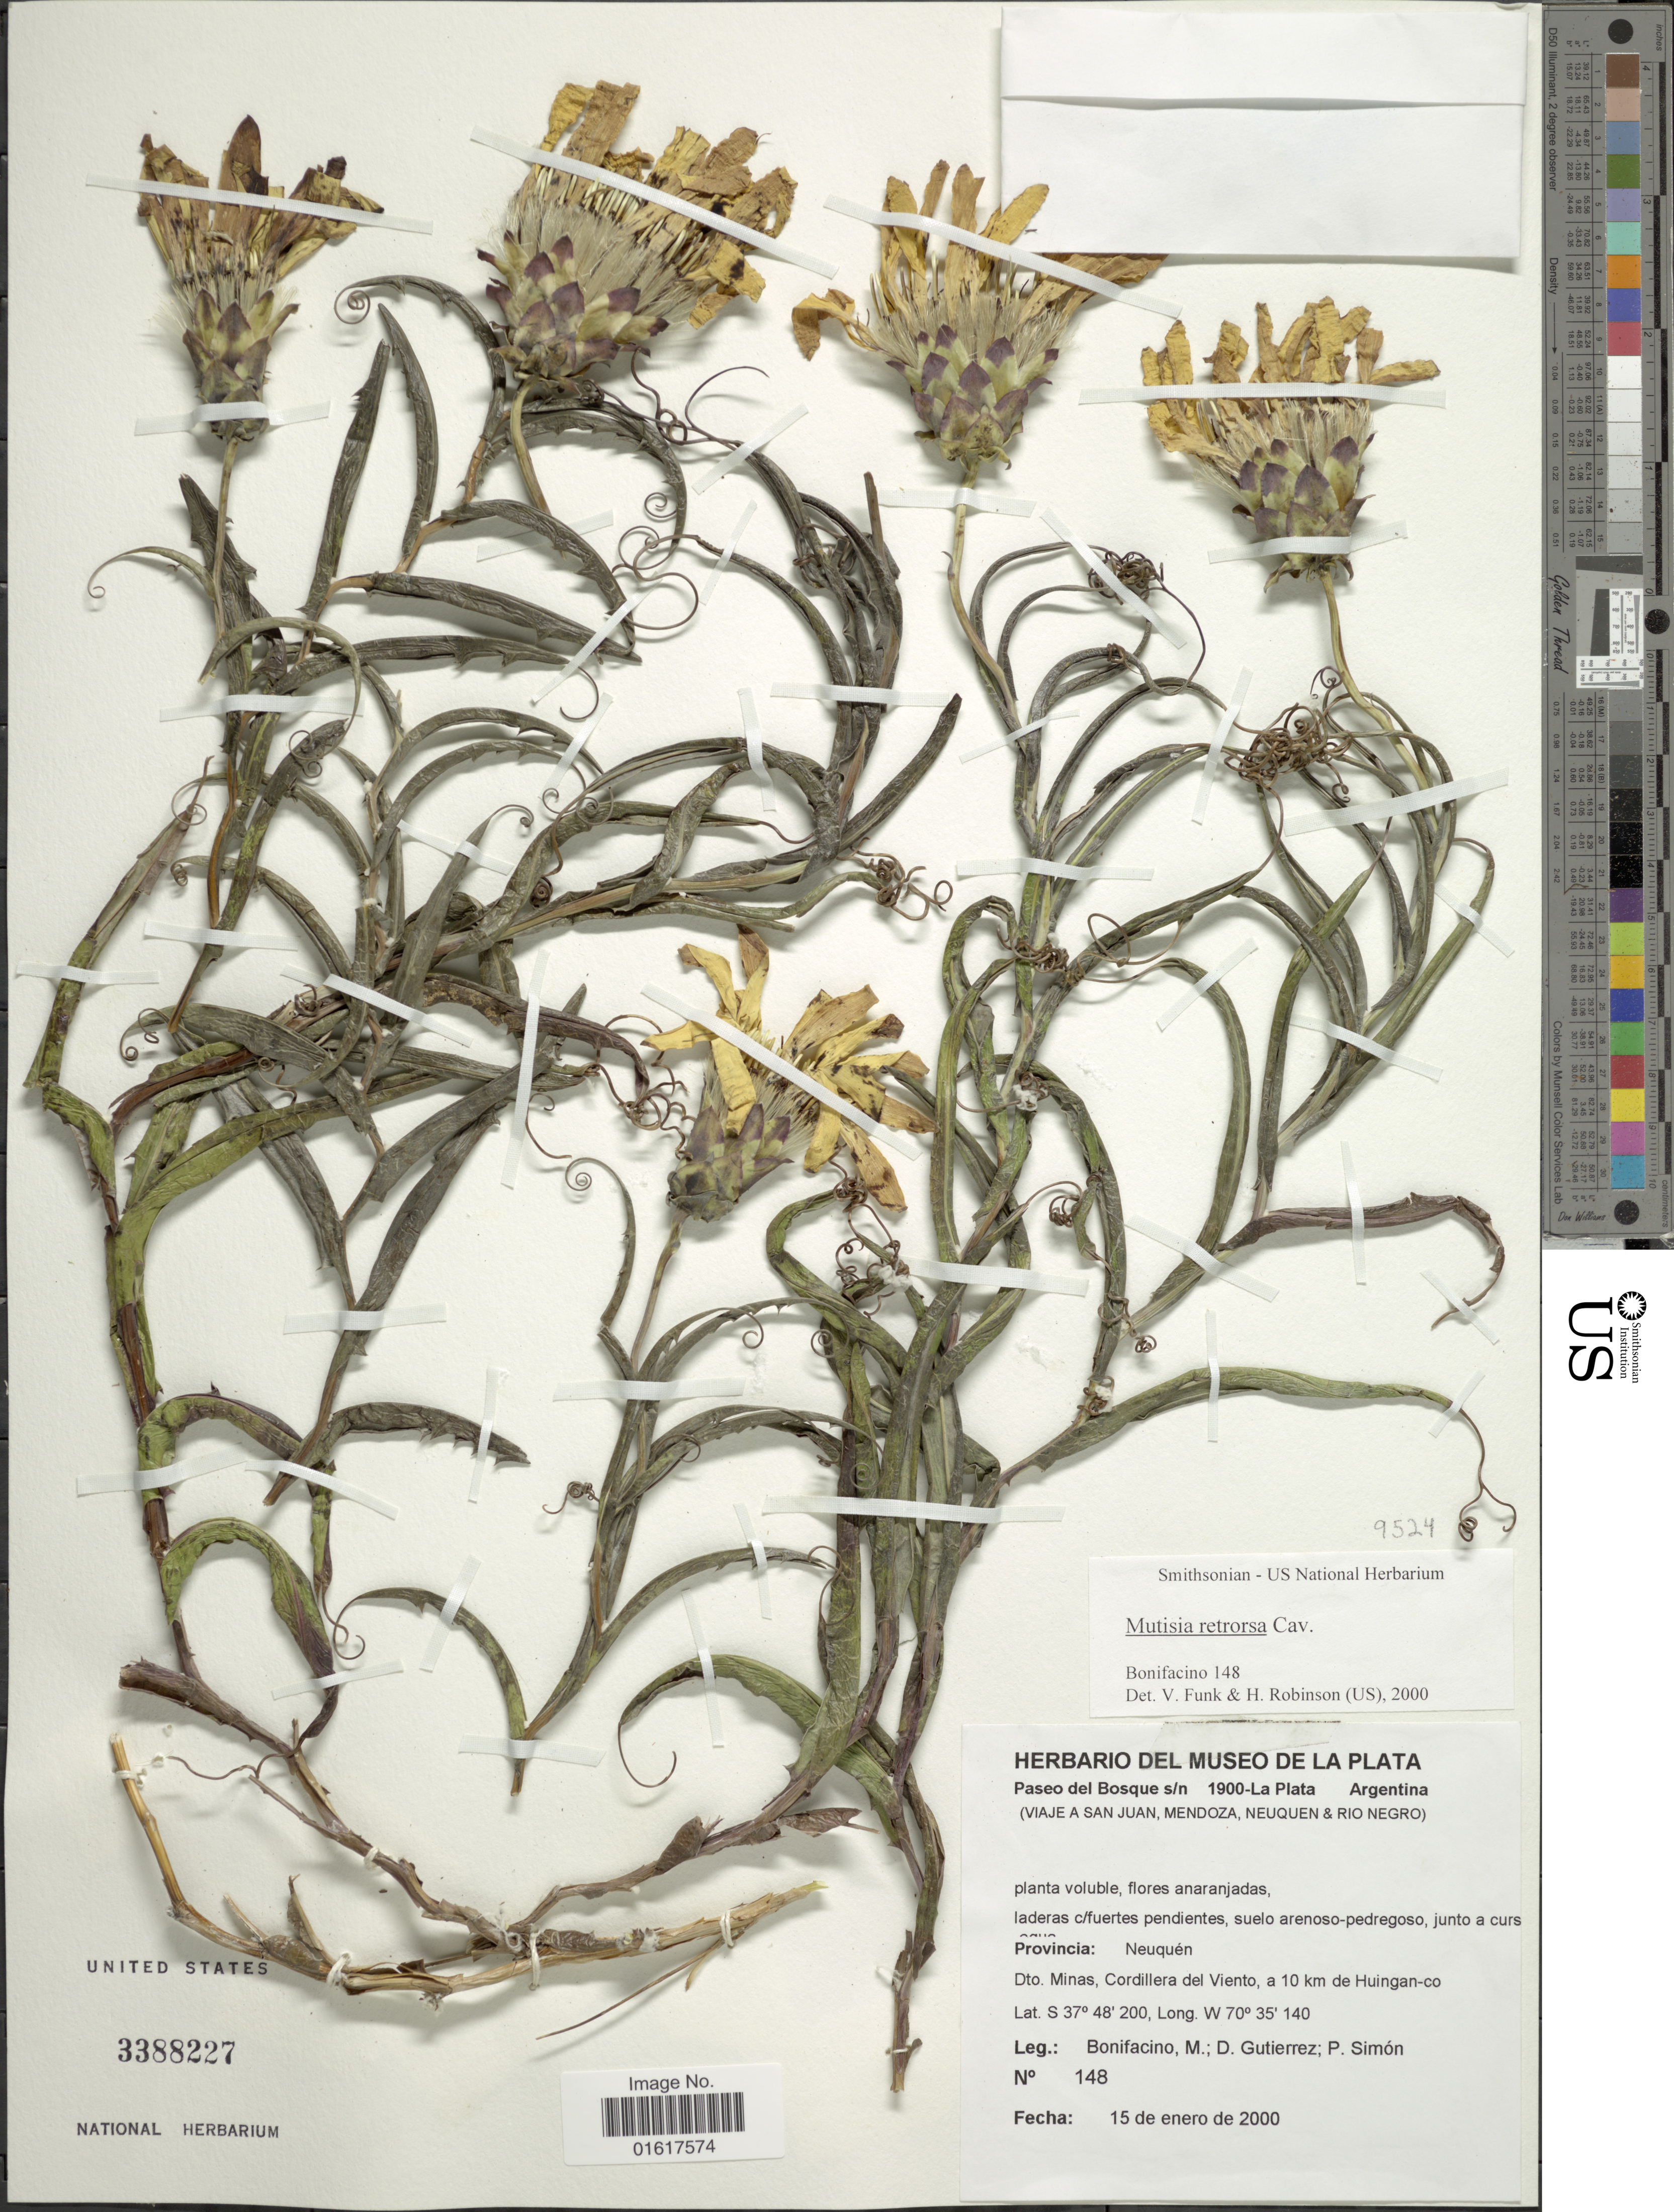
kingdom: Plantae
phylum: Tracheophyta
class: Magnoliopsida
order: Asterales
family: Asteraceae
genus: Mutisia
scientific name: Mutisia retrorsa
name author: Cav.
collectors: M. Bonifacino, D. G. Gutiérrez & P. Simon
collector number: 0148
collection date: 2000-01-15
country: Argentina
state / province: Neuquen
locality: Dto. Minas, Cordillera del Viento, a 10 km de Huingan-co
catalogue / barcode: US 3388227